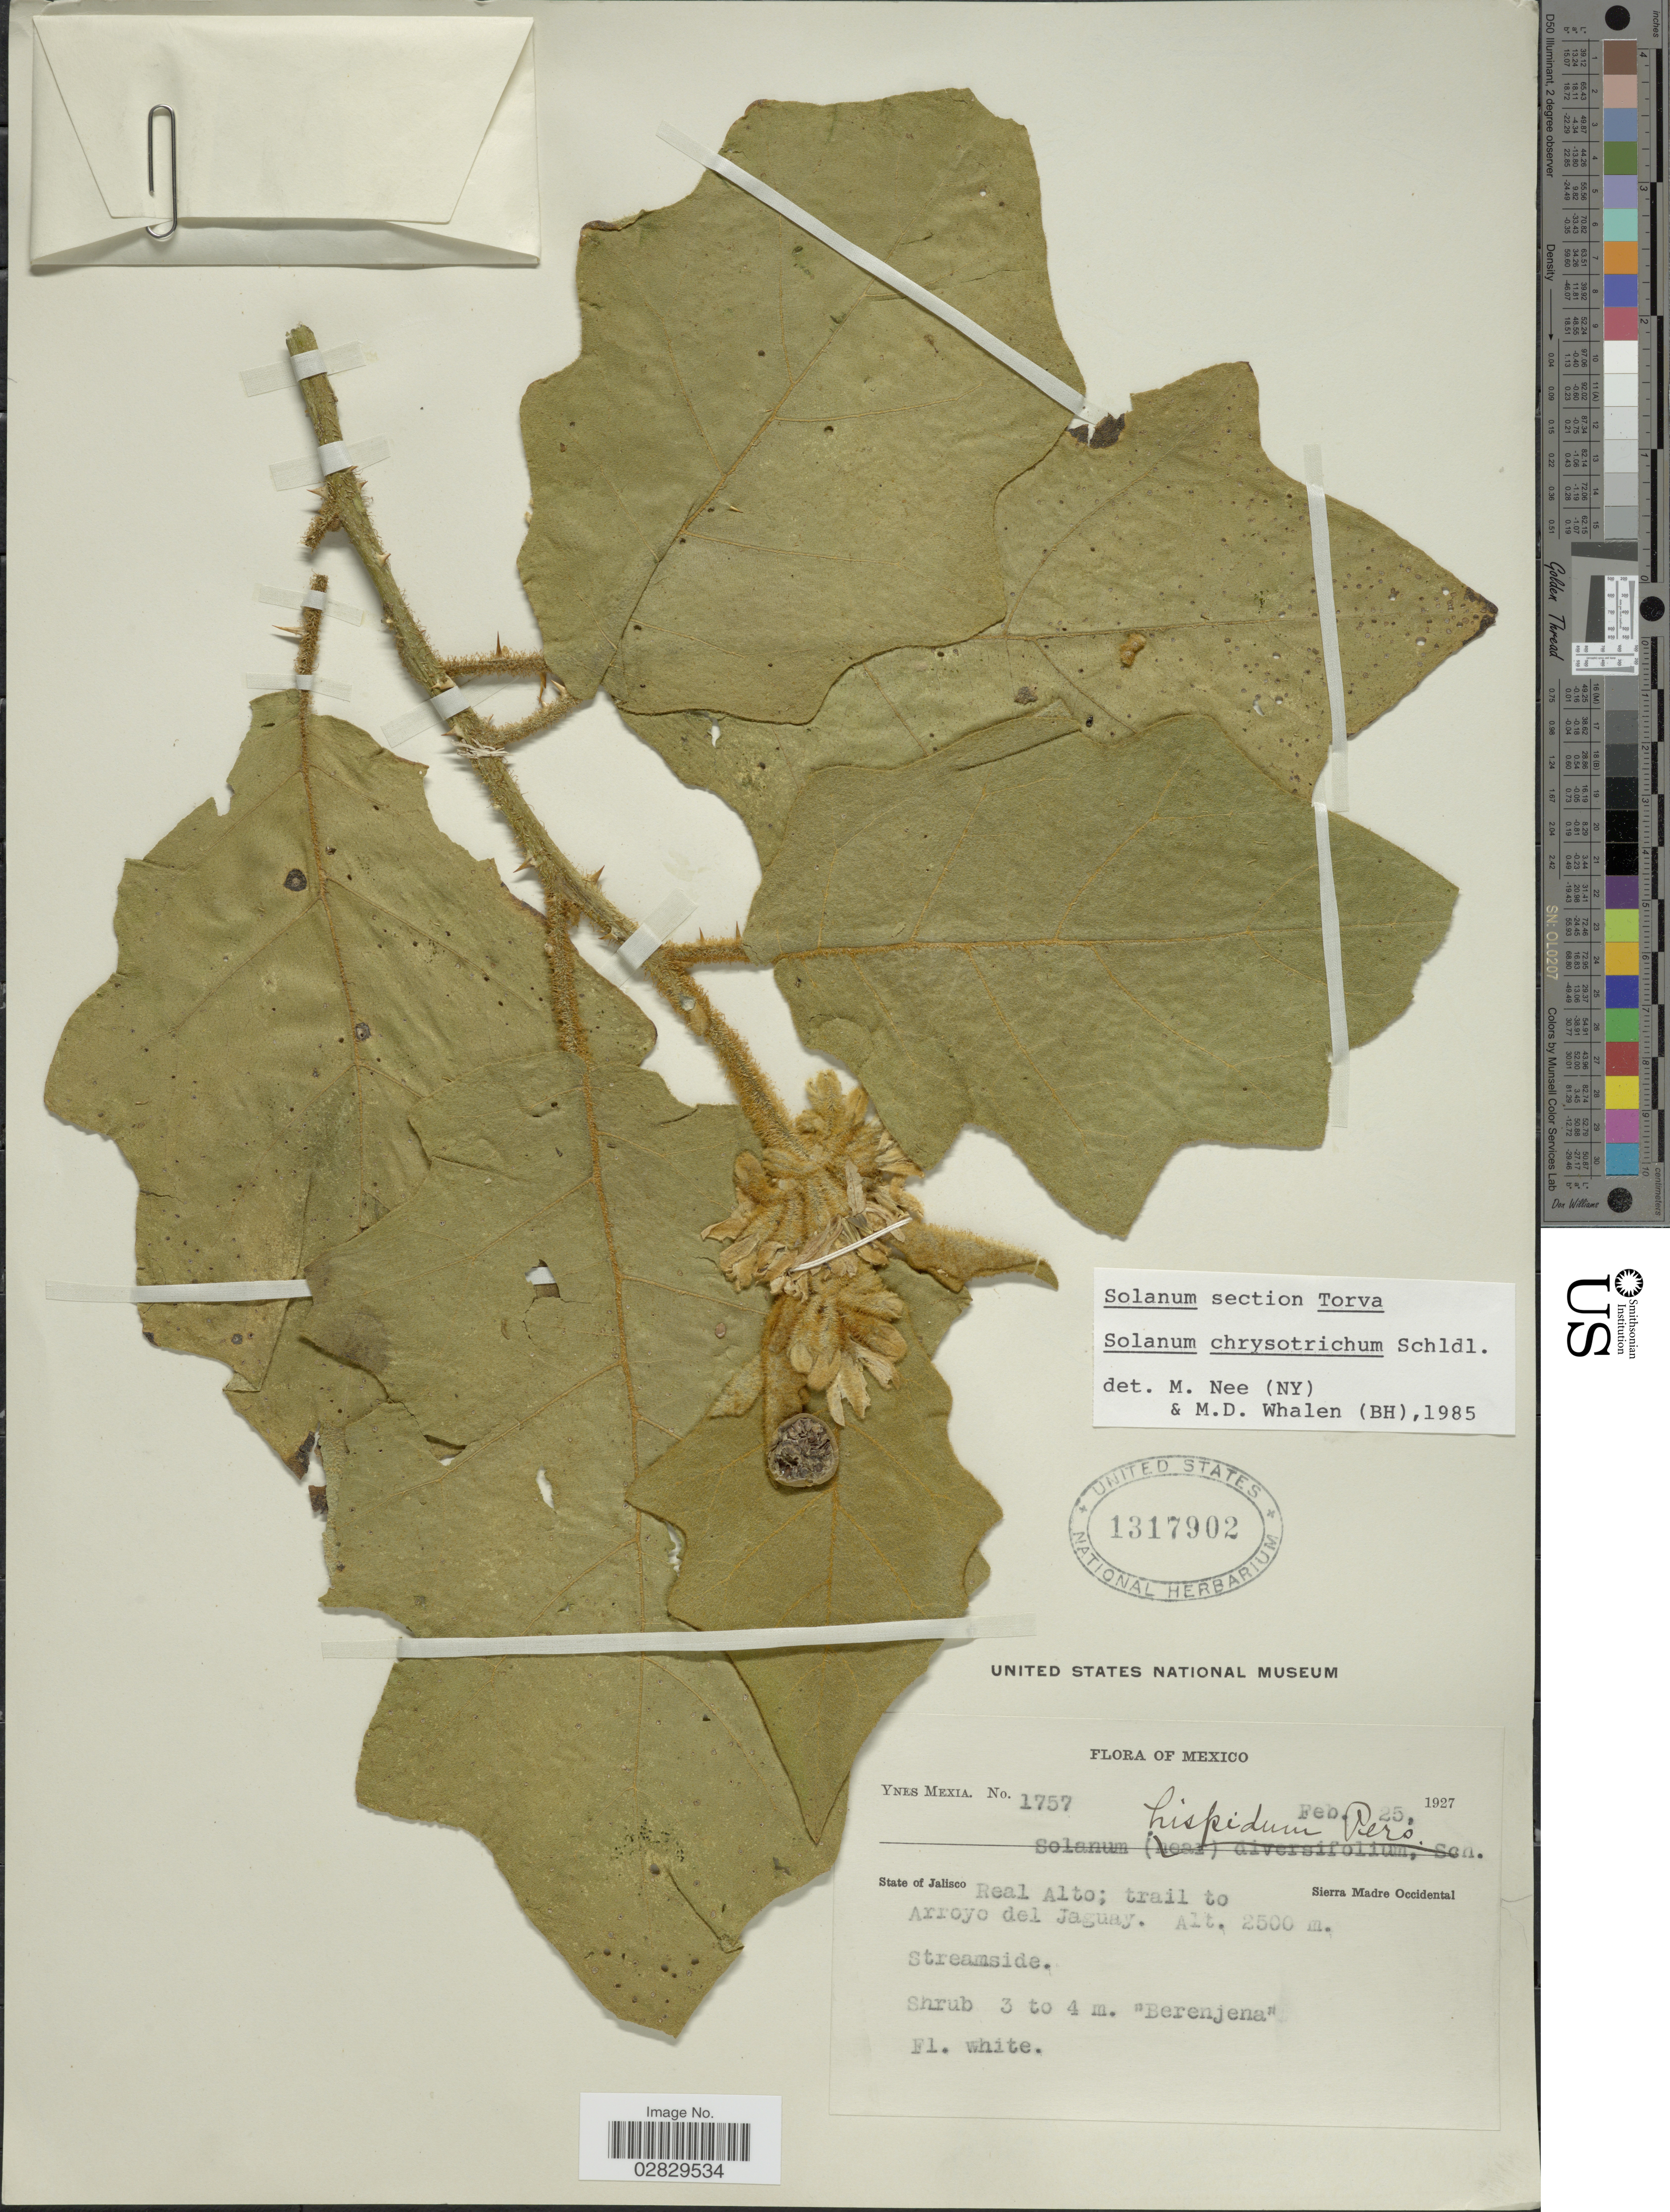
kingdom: Plantae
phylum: Tracheophyta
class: Magnoliopsida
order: Solanales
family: Solanaceae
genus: Solanum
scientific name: Solanum chrysotrichum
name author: Schltdl.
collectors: Y. Mexia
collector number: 1757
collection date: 1927-02-25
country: Mexico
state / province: Jalisco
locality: Sierra Madre Occidental. Real Alto; trail to Arroyo del Jaguay.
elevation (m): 2500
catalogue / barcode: US 1317902